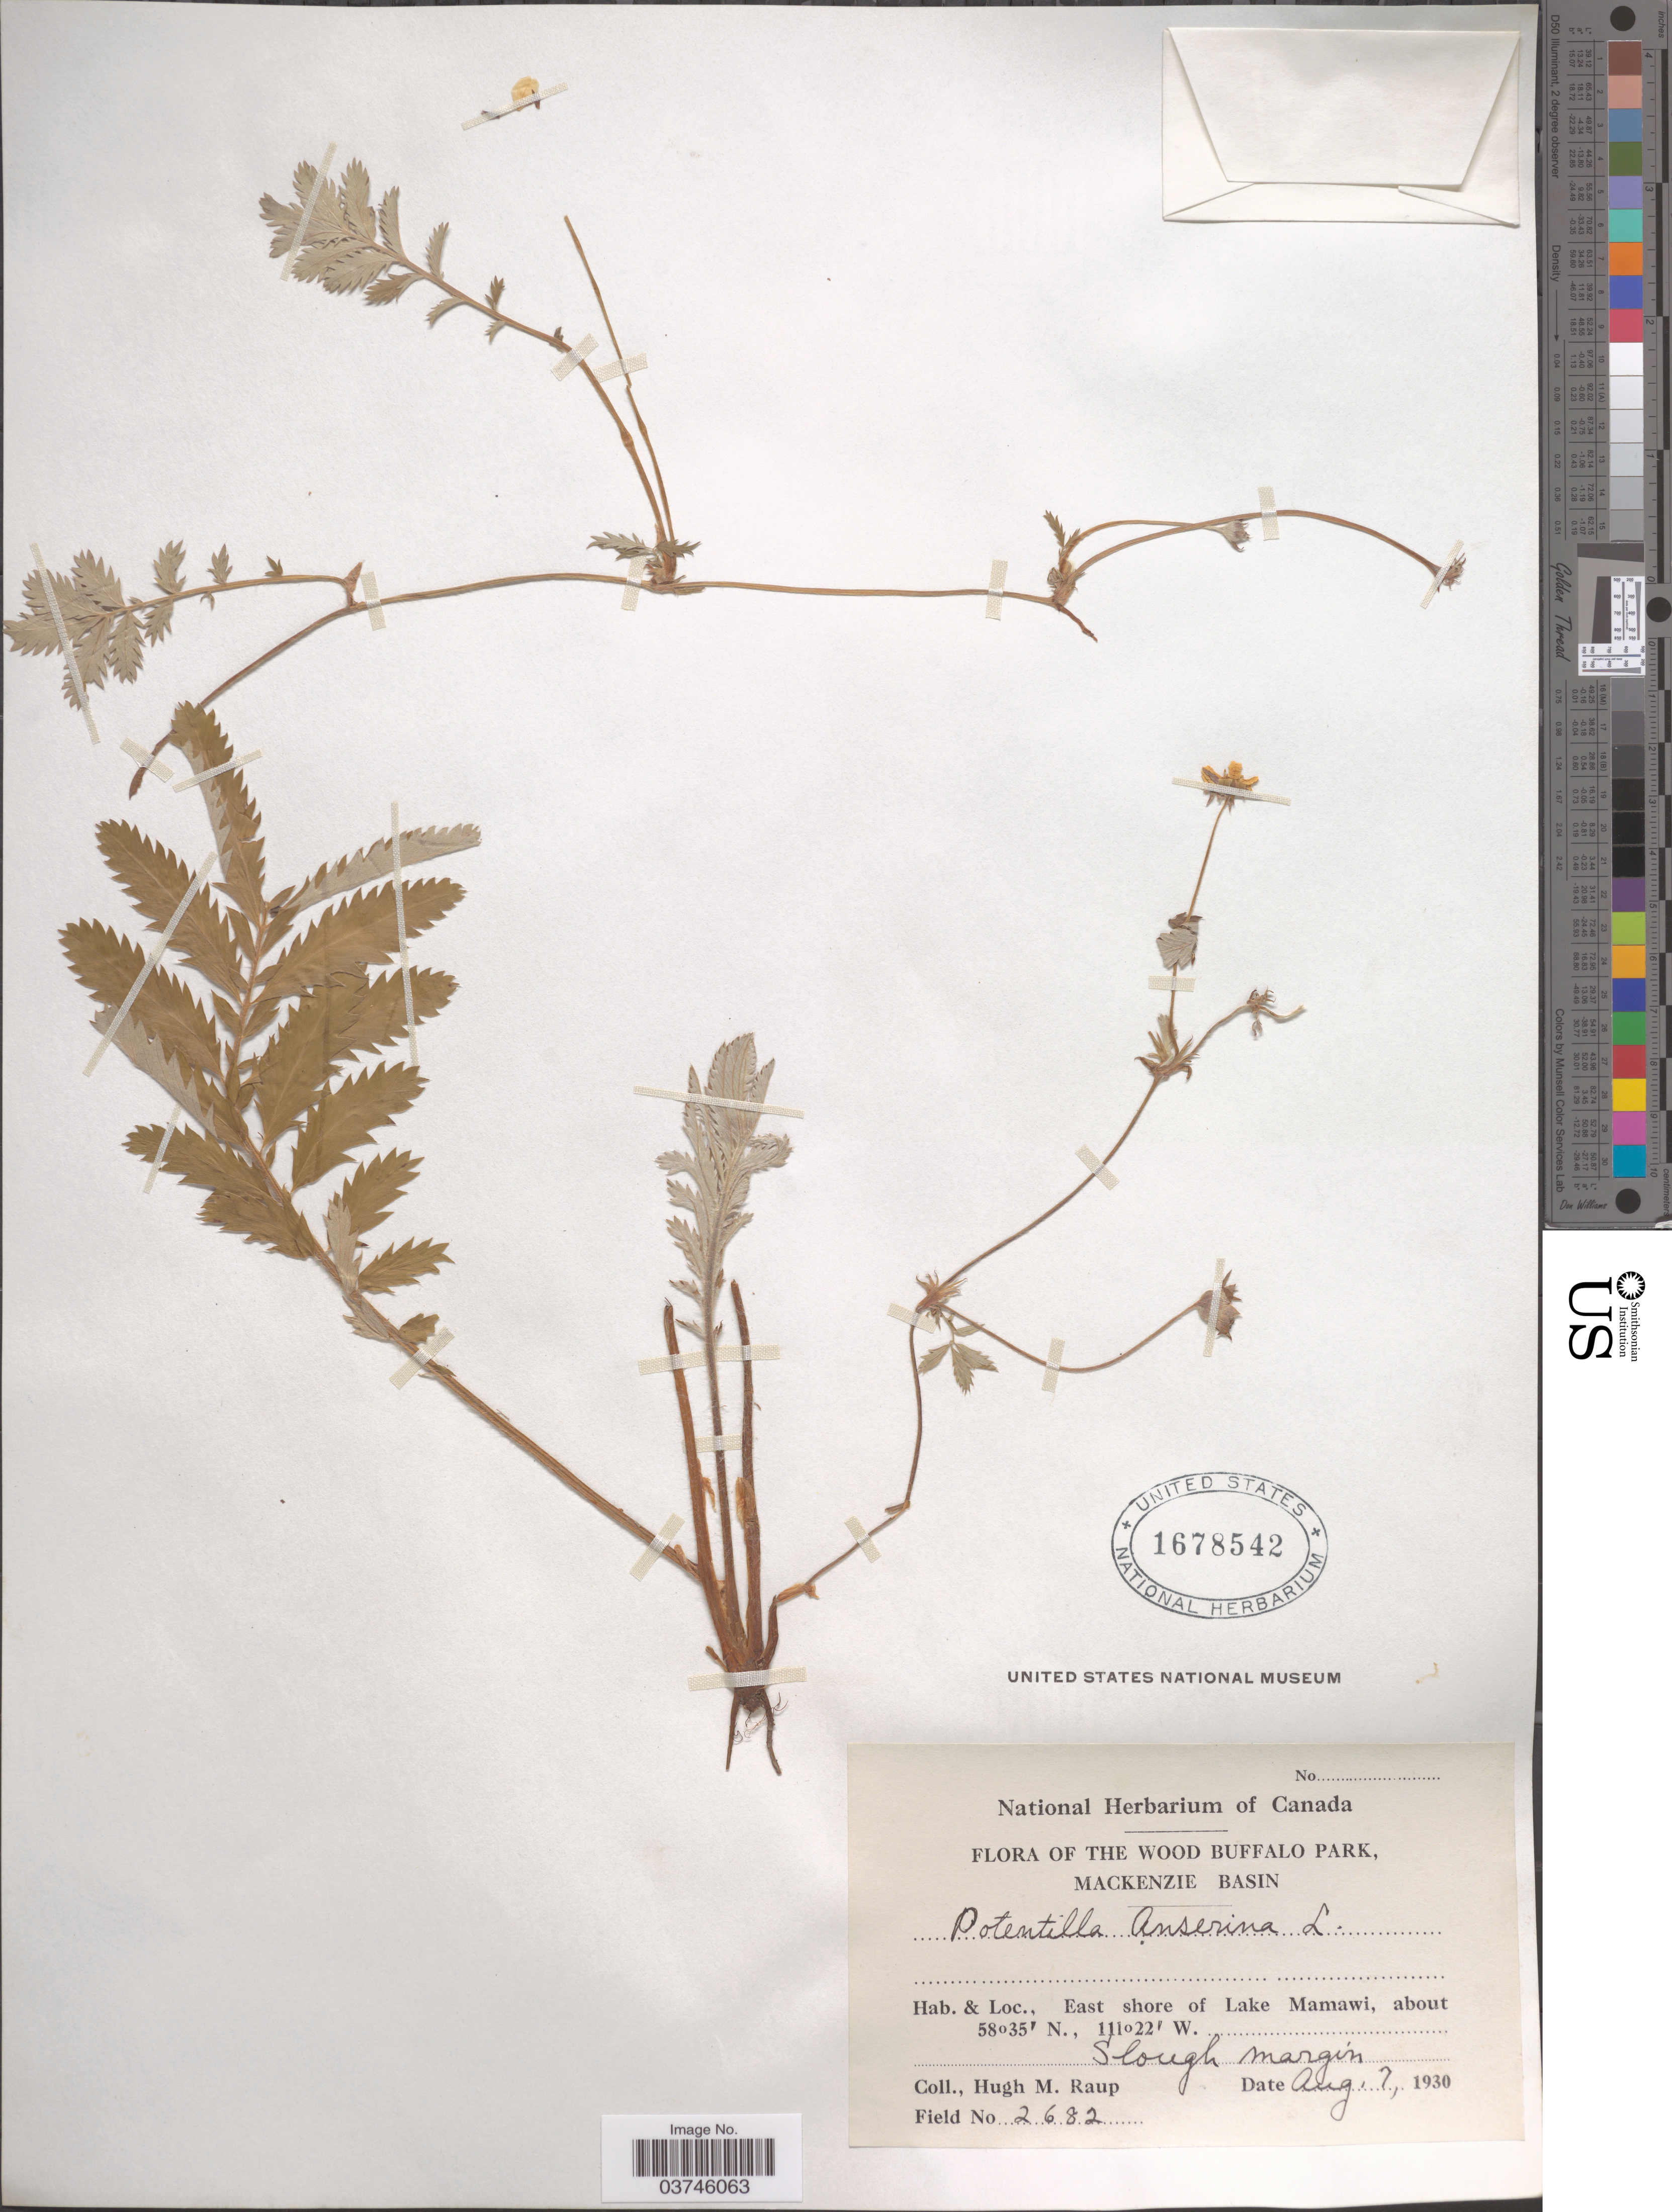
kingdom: Plantae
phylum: Tracheophyta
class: Magnoliopsida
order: Rosales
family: Rosaceae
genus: Argentina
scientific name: Argentina subarctica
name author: Rydb.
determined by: Strong, Mark T., (BOT), Smithsonian Institution - National Museum of Natural History (UNITED STATES)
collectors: H. Raup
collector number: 2682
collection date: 1930-08-07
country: Canada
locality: Wood Buffalo Park, Mackenzie Basin. East shore of Lake Mamawi.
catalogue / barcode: US 1678542